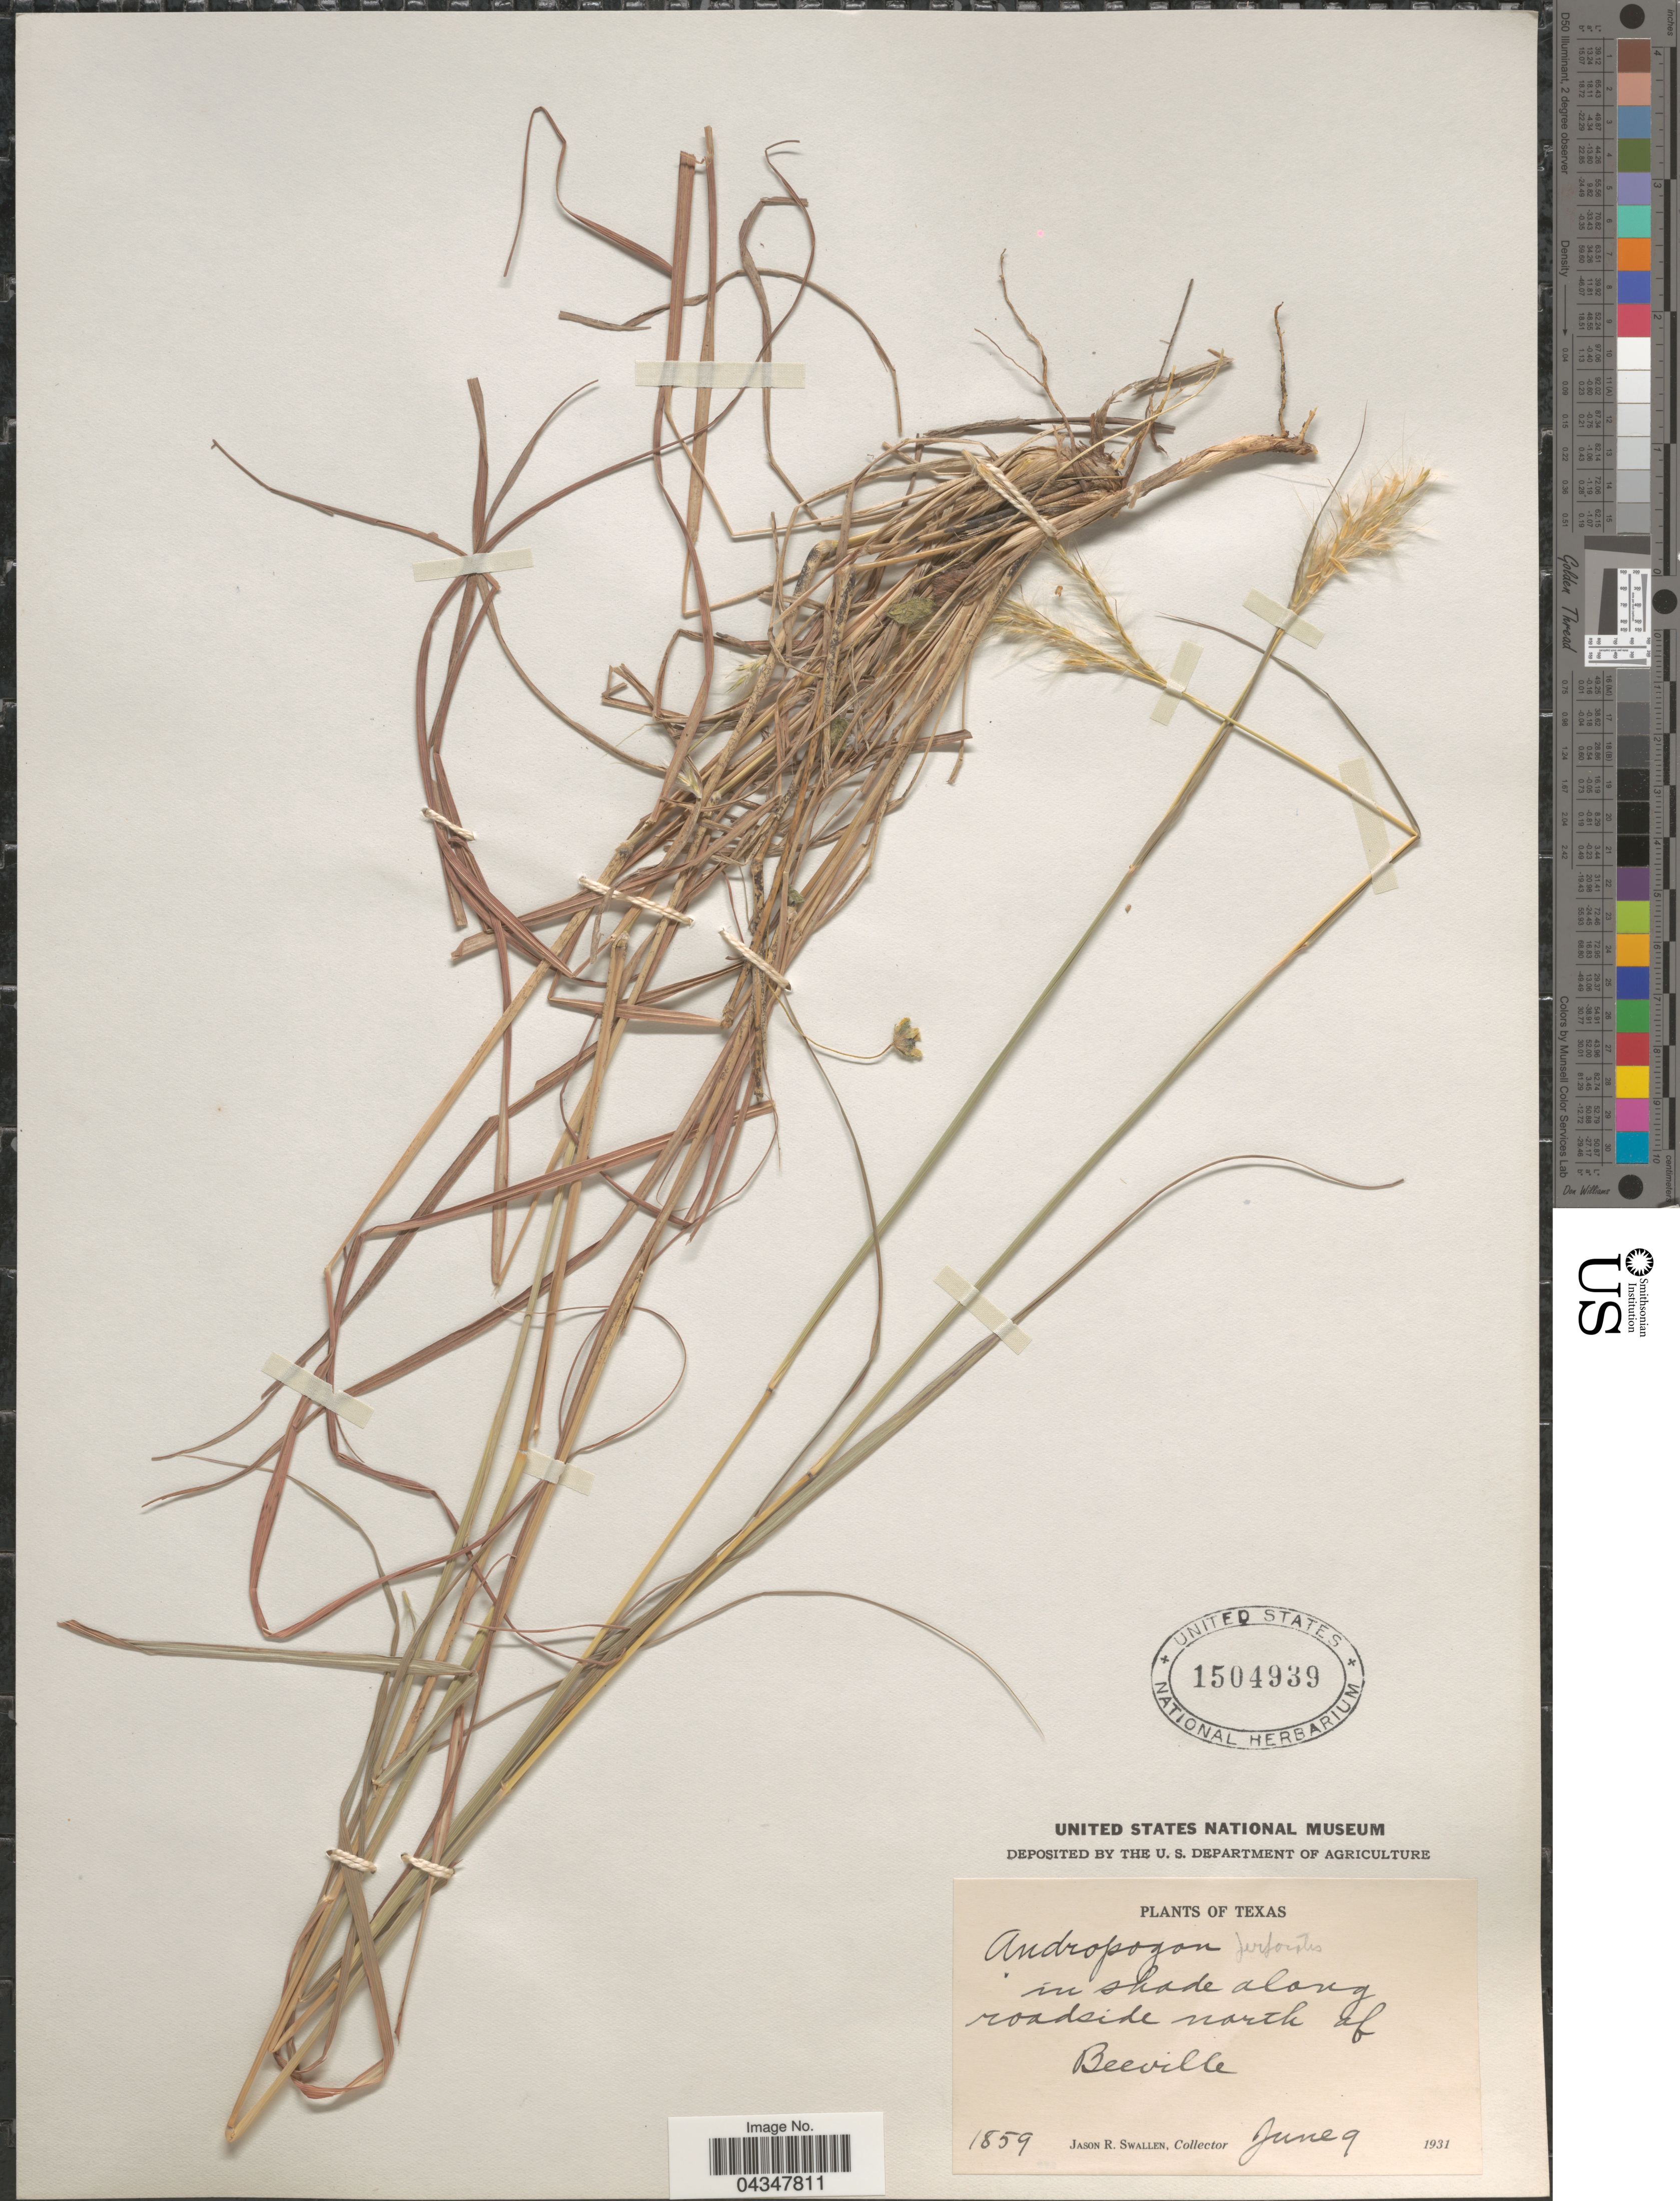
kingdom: Plantae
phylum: Tracheophyta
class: Liliopsida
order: Poales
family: Poaceae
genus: Bothriochloa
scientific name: Bothriochloa perforata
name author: (Trin. ex E. Fourn.) Herter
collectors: J. R. Swallen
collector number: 1859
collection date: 1931-06-09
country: United States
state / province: Texas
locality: In shade along roadside north of Beeville.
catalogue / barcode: US 1504939